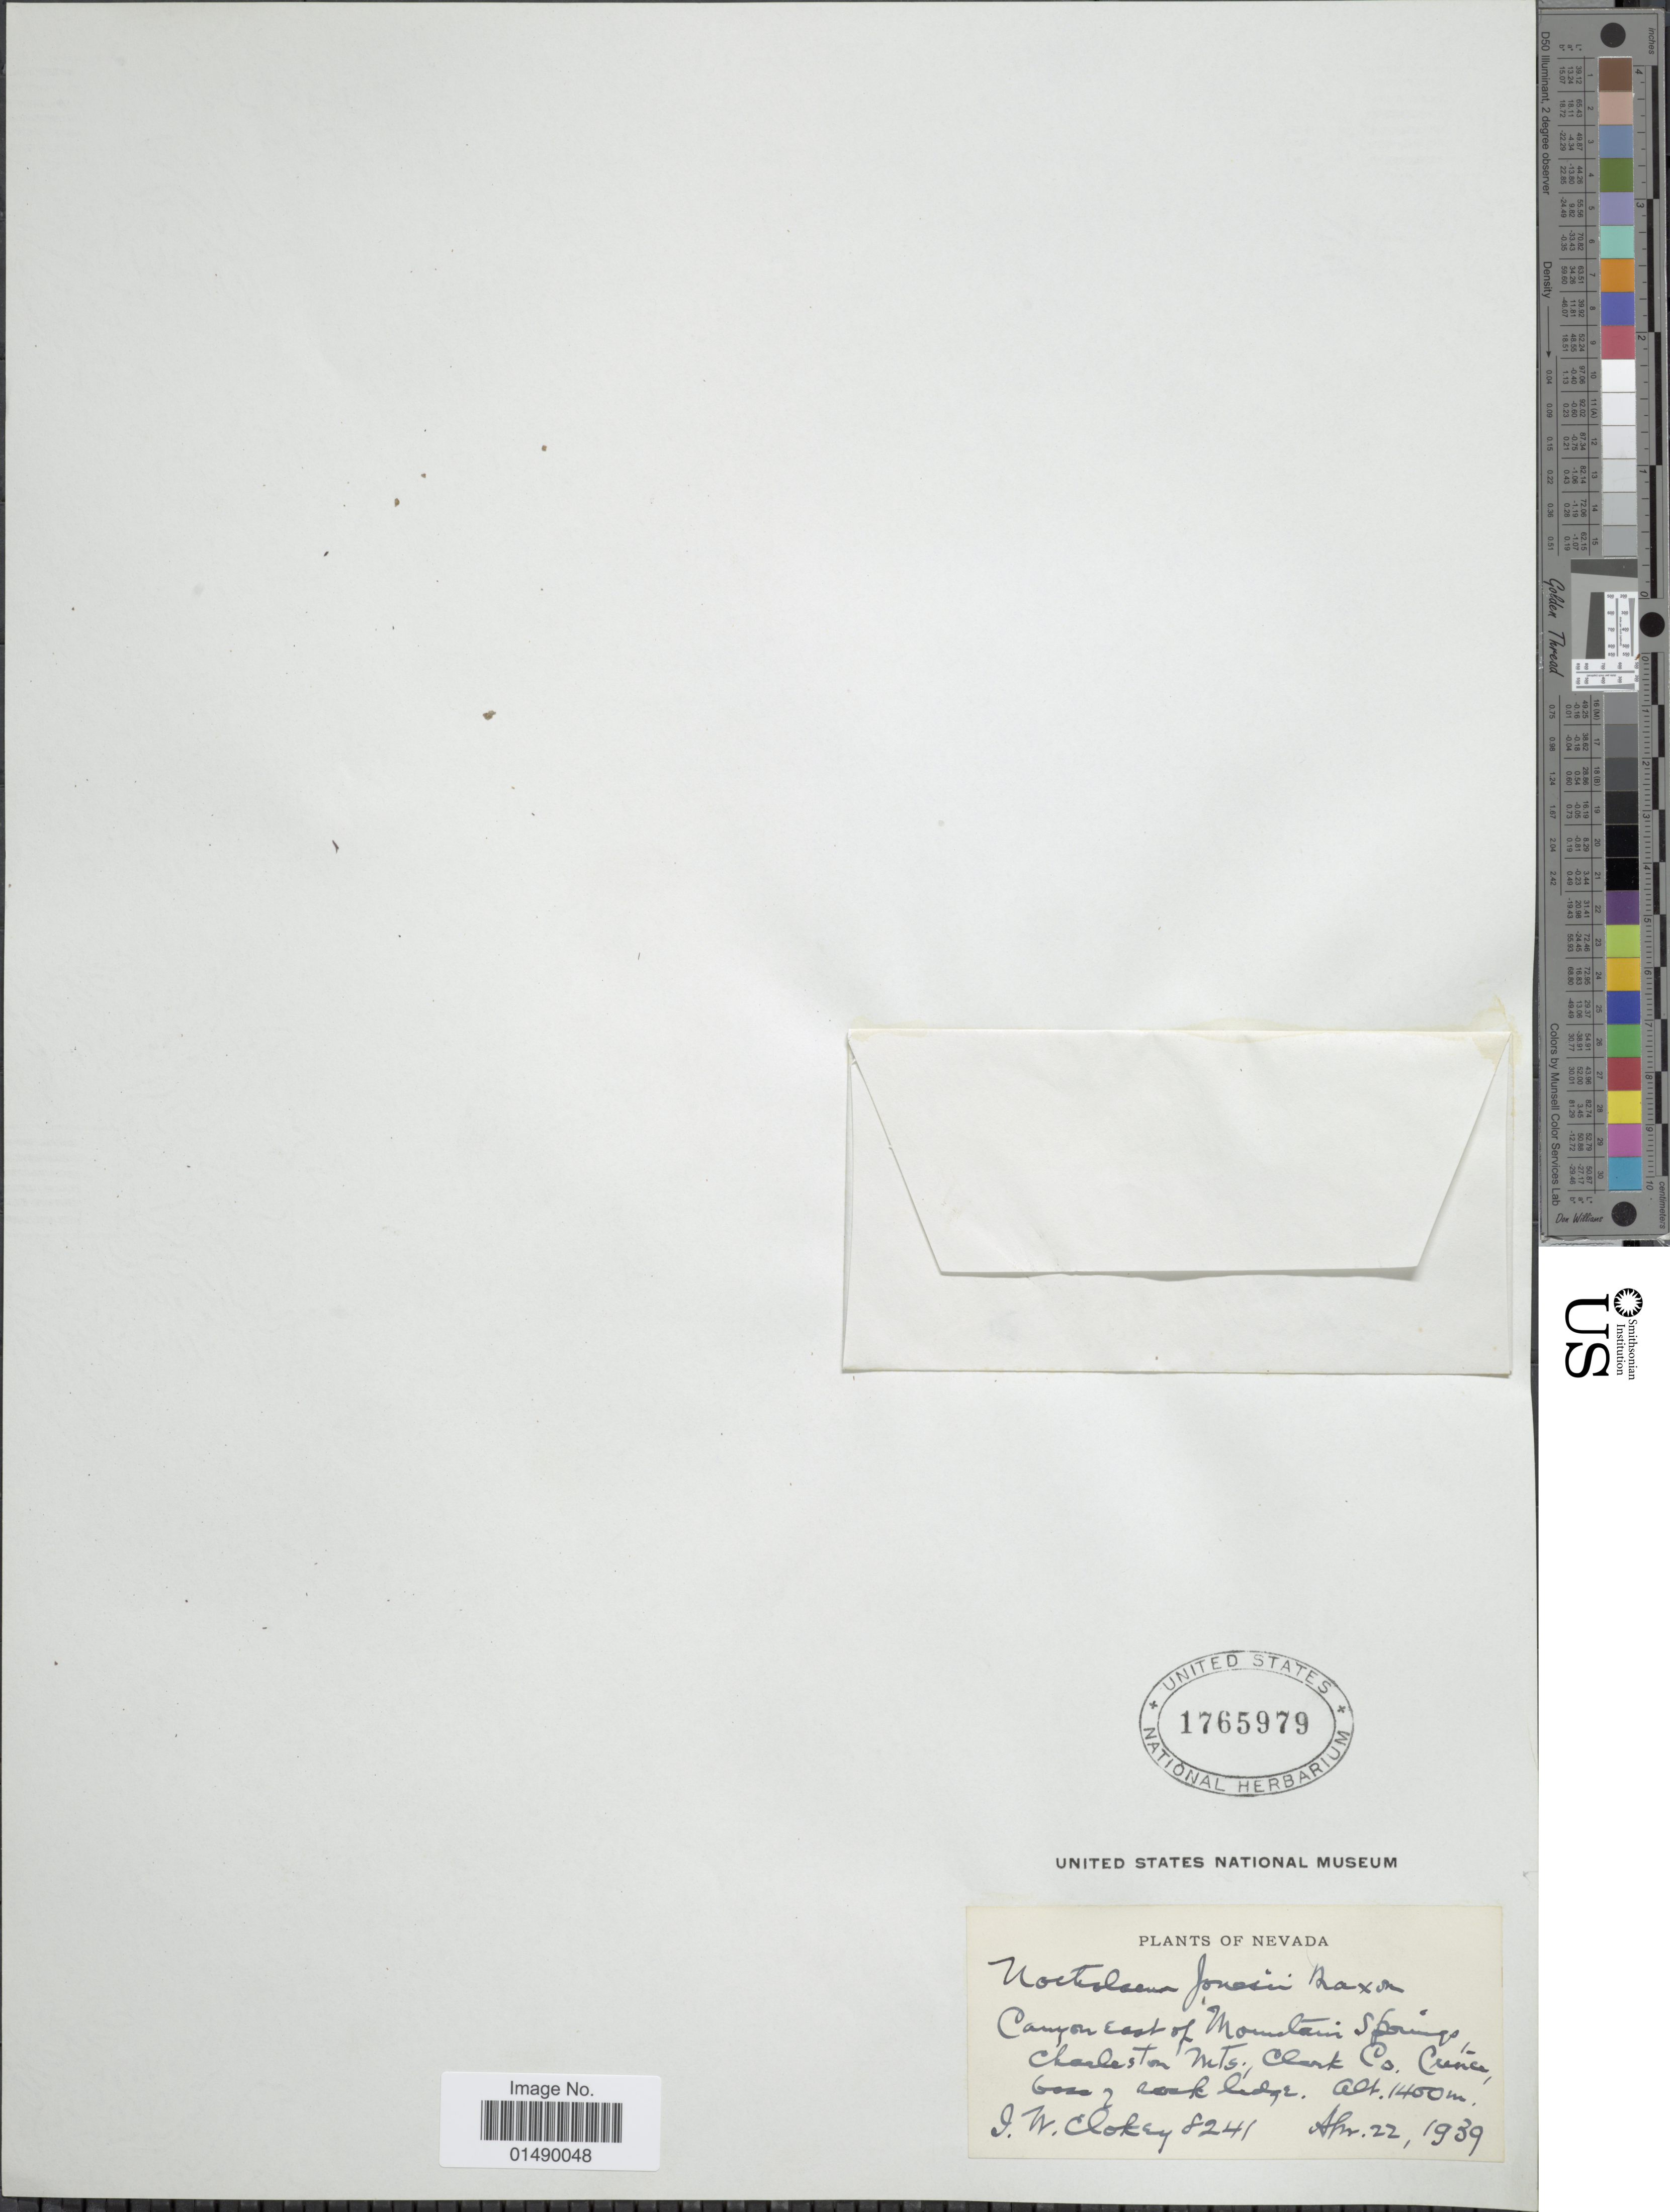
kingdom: Plantae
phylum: Tracheophyta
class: Polypodiopsida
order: Polypodiales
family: Pteridaceae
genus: Argyrochosma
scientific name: Argyrochosma jonesii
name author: (Maxon) Windham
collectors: J. Clokey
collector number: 8241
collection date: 1939-04-22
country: United States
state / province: Nevada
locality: Nevada, Canyon east of Mountain Springs, Charleston Mts, Clark Co,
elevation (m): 1400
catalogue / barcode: US 1765979